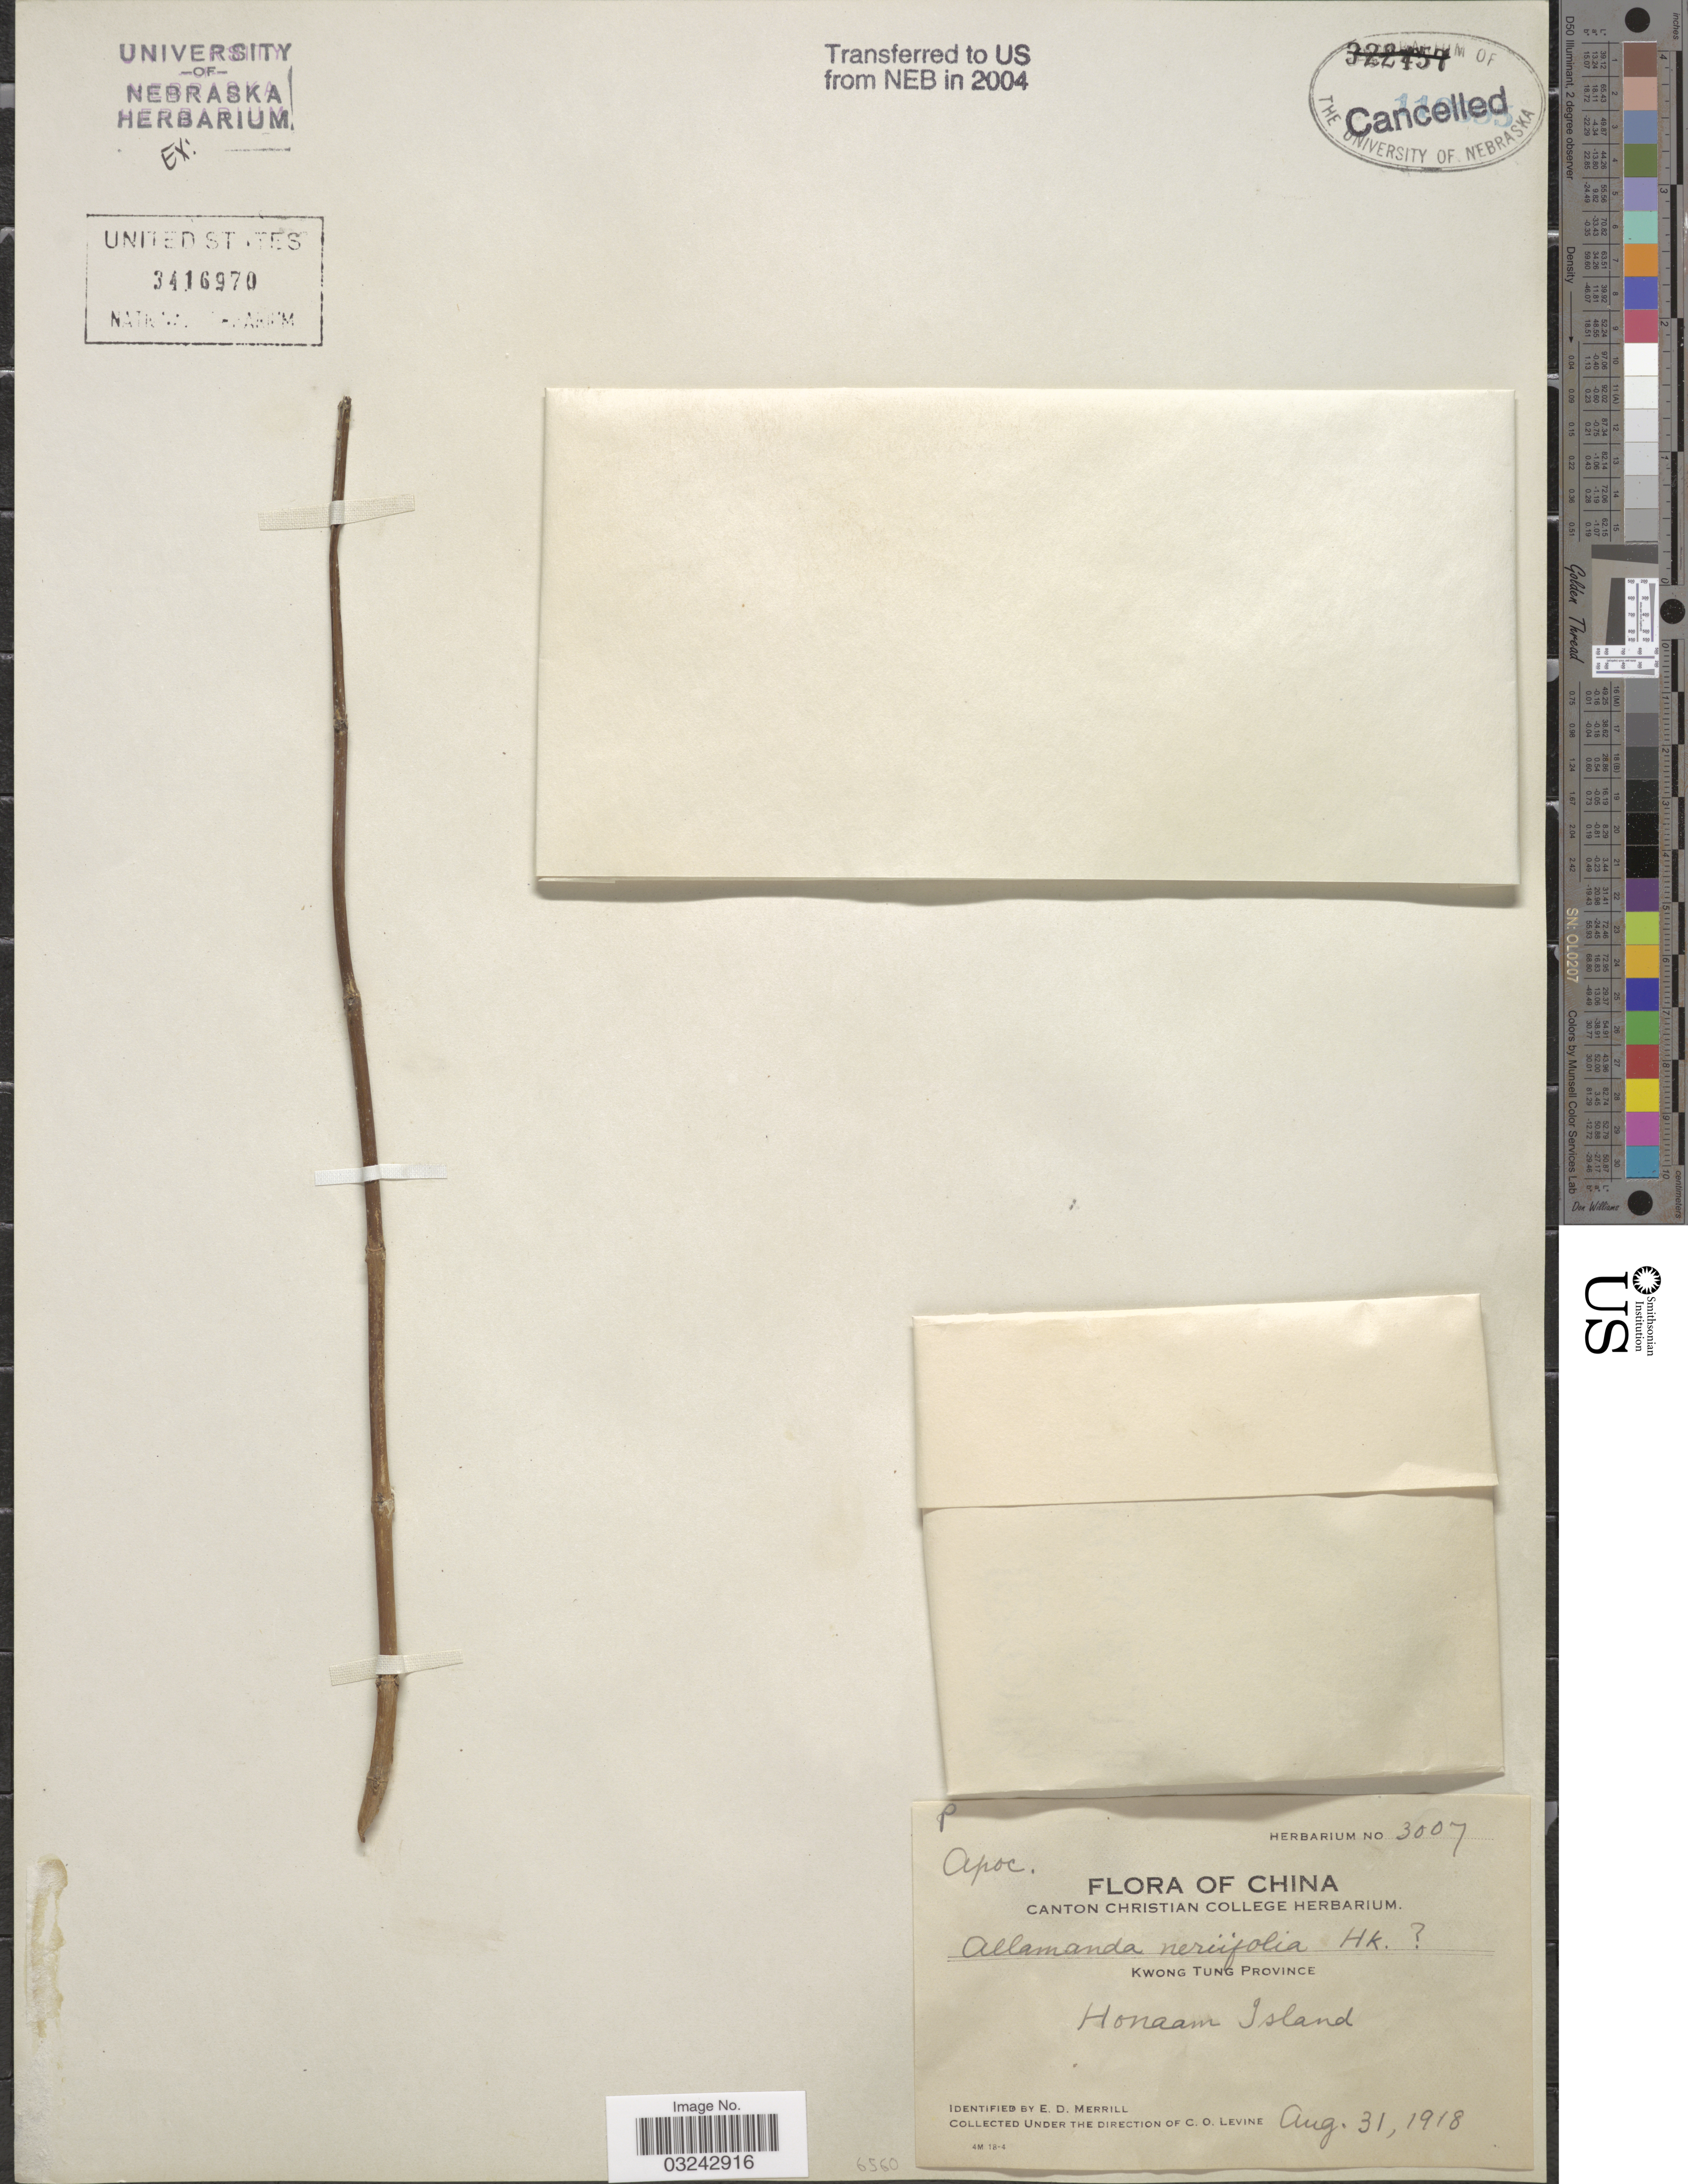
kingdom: Plantae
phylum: Tracheophyta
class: Magnoliopsida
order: Gentianales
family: Apocynaceae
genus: Allamanda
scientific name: Allamanda schottii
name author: Pohl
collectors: C. O. Levine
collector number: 3007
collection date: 1918-08-31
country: China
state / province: Guangdong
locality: Kwong Tung Province, Honaam Island.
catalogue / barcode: US 3416970